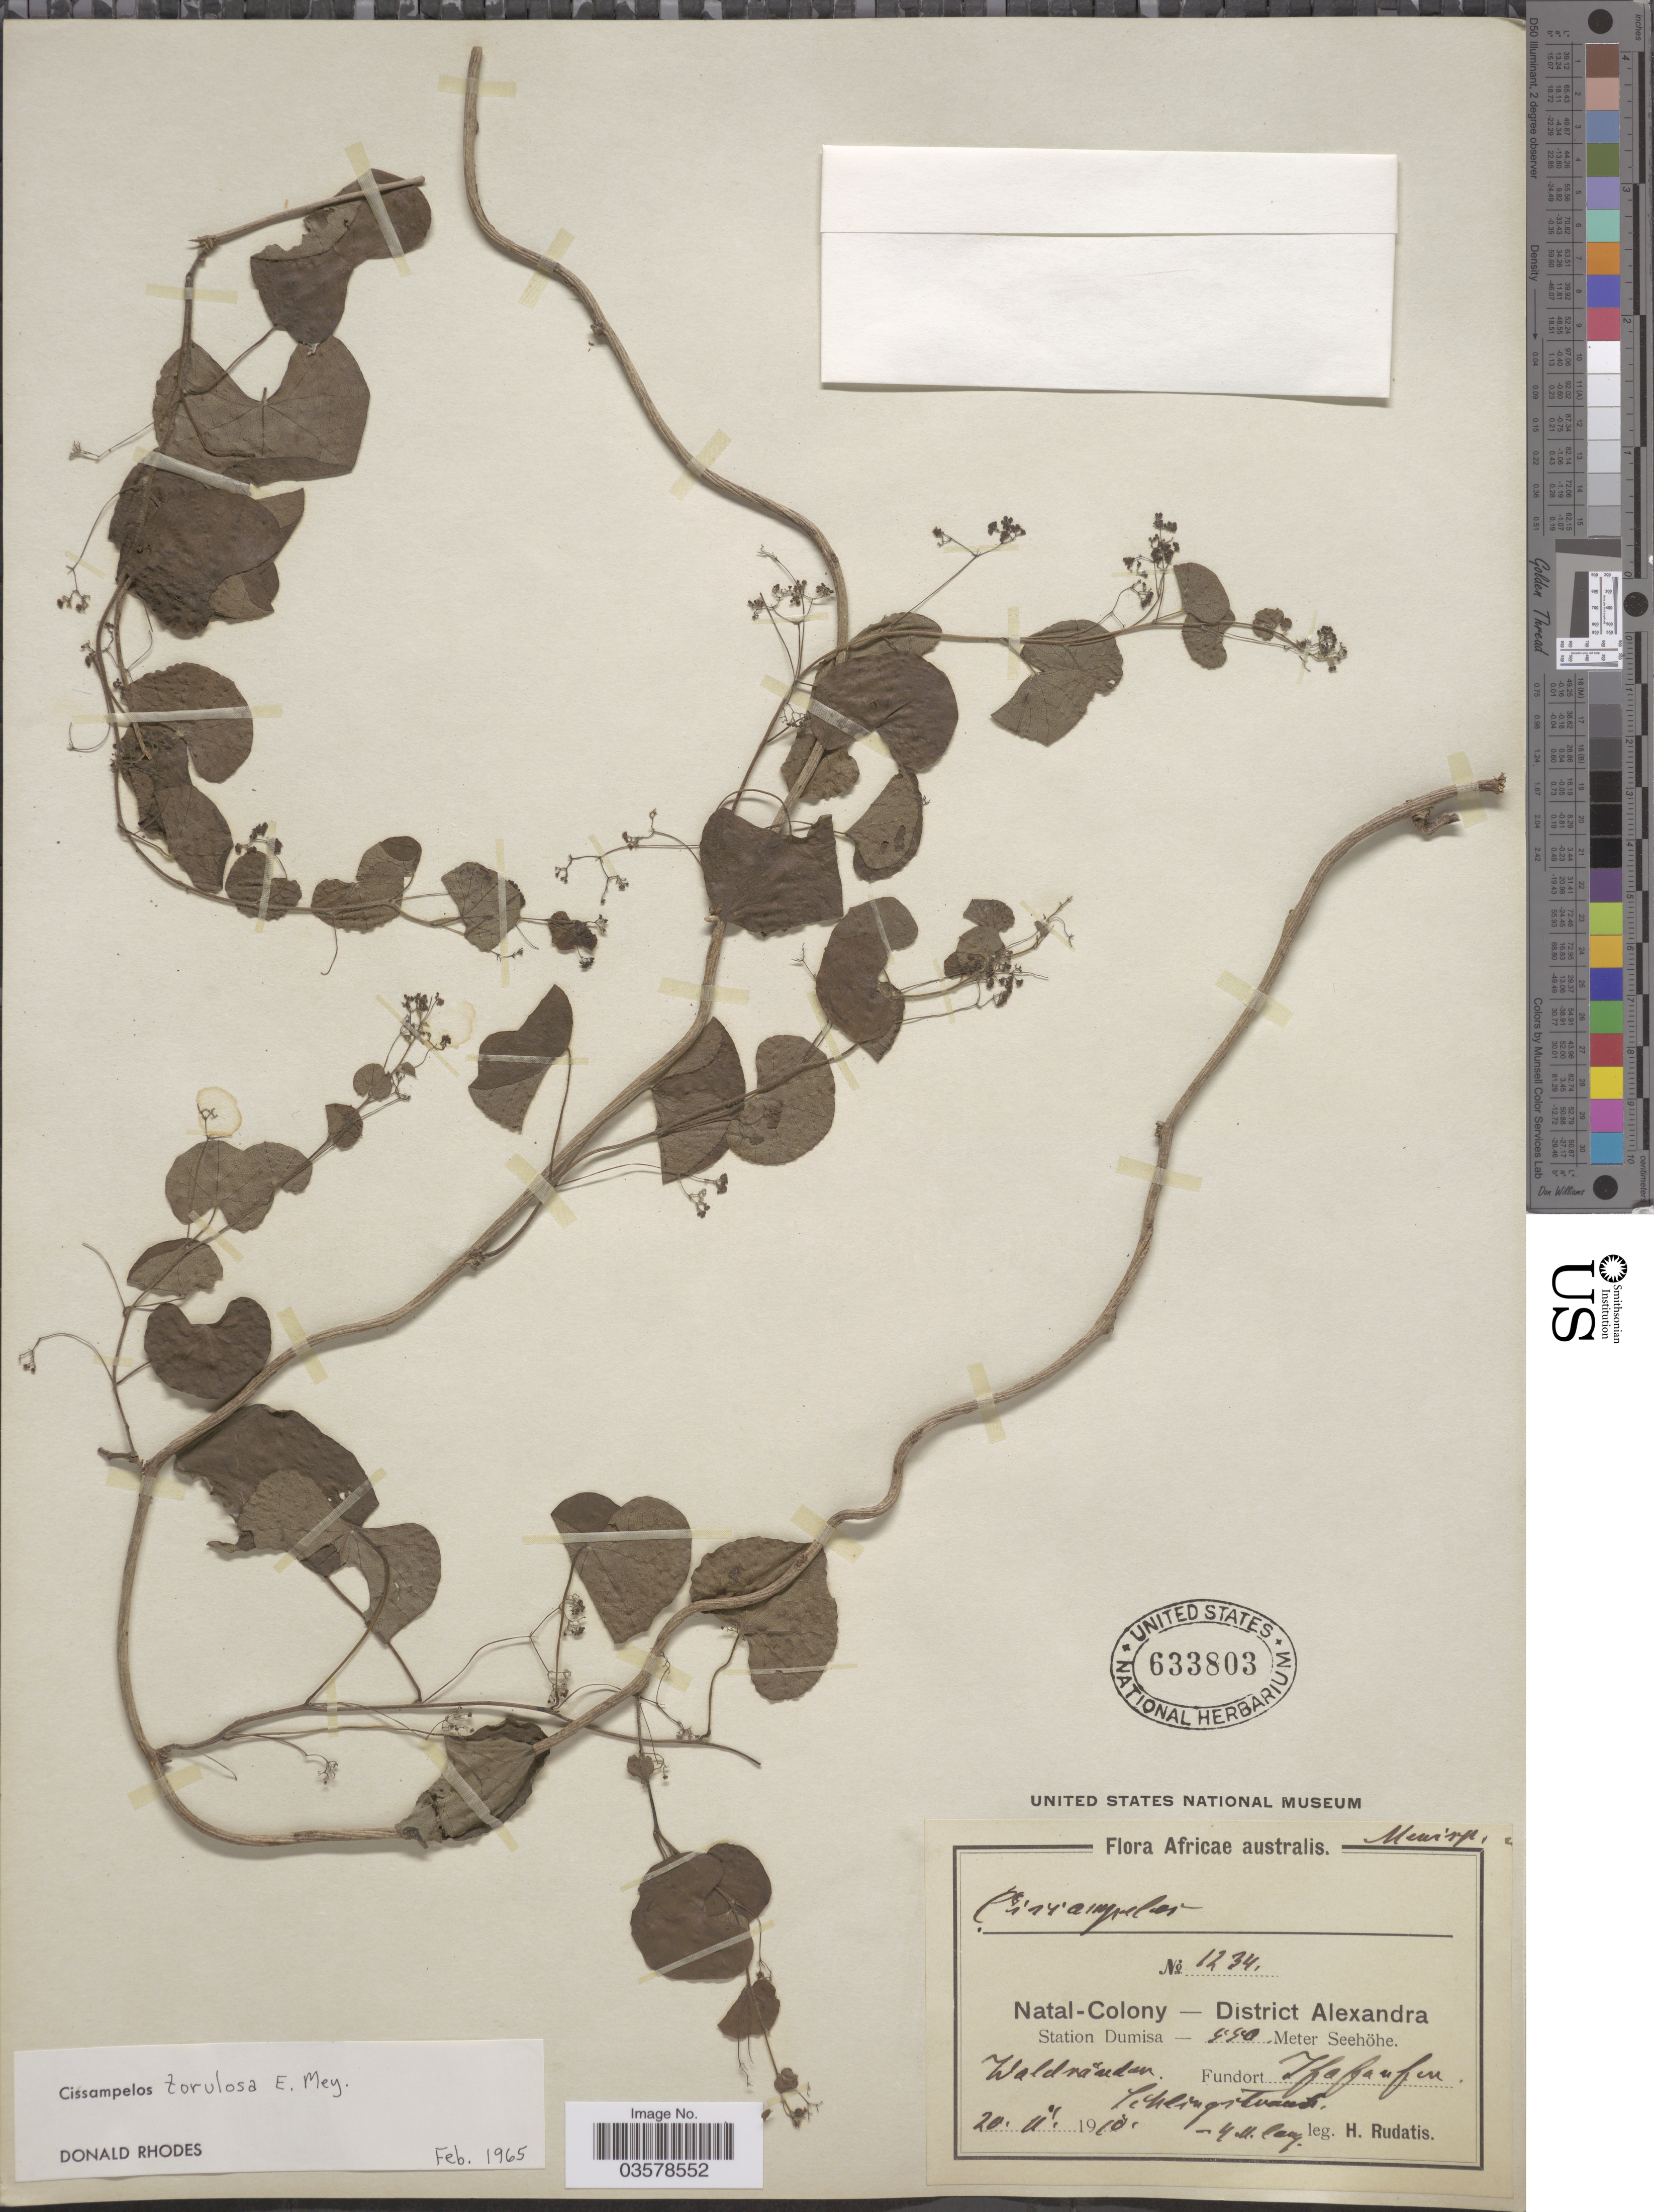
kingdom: Plantae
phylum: Tracheophyta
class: Magnoliopsida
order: Ranunculales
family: Menispermaceae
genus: Cissampelos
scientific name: Cissampelos torulosa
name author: E. Mey. ex Harv. & Sond.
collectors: H. Rudatis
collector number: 1234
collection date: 1910-02-20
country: South Africa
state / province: KwaZulu-Natal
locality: Africae australis. Natal-Colony - District Alexandra. Station Dumisa. Waldranden,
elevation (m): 550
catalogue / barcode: US 633803